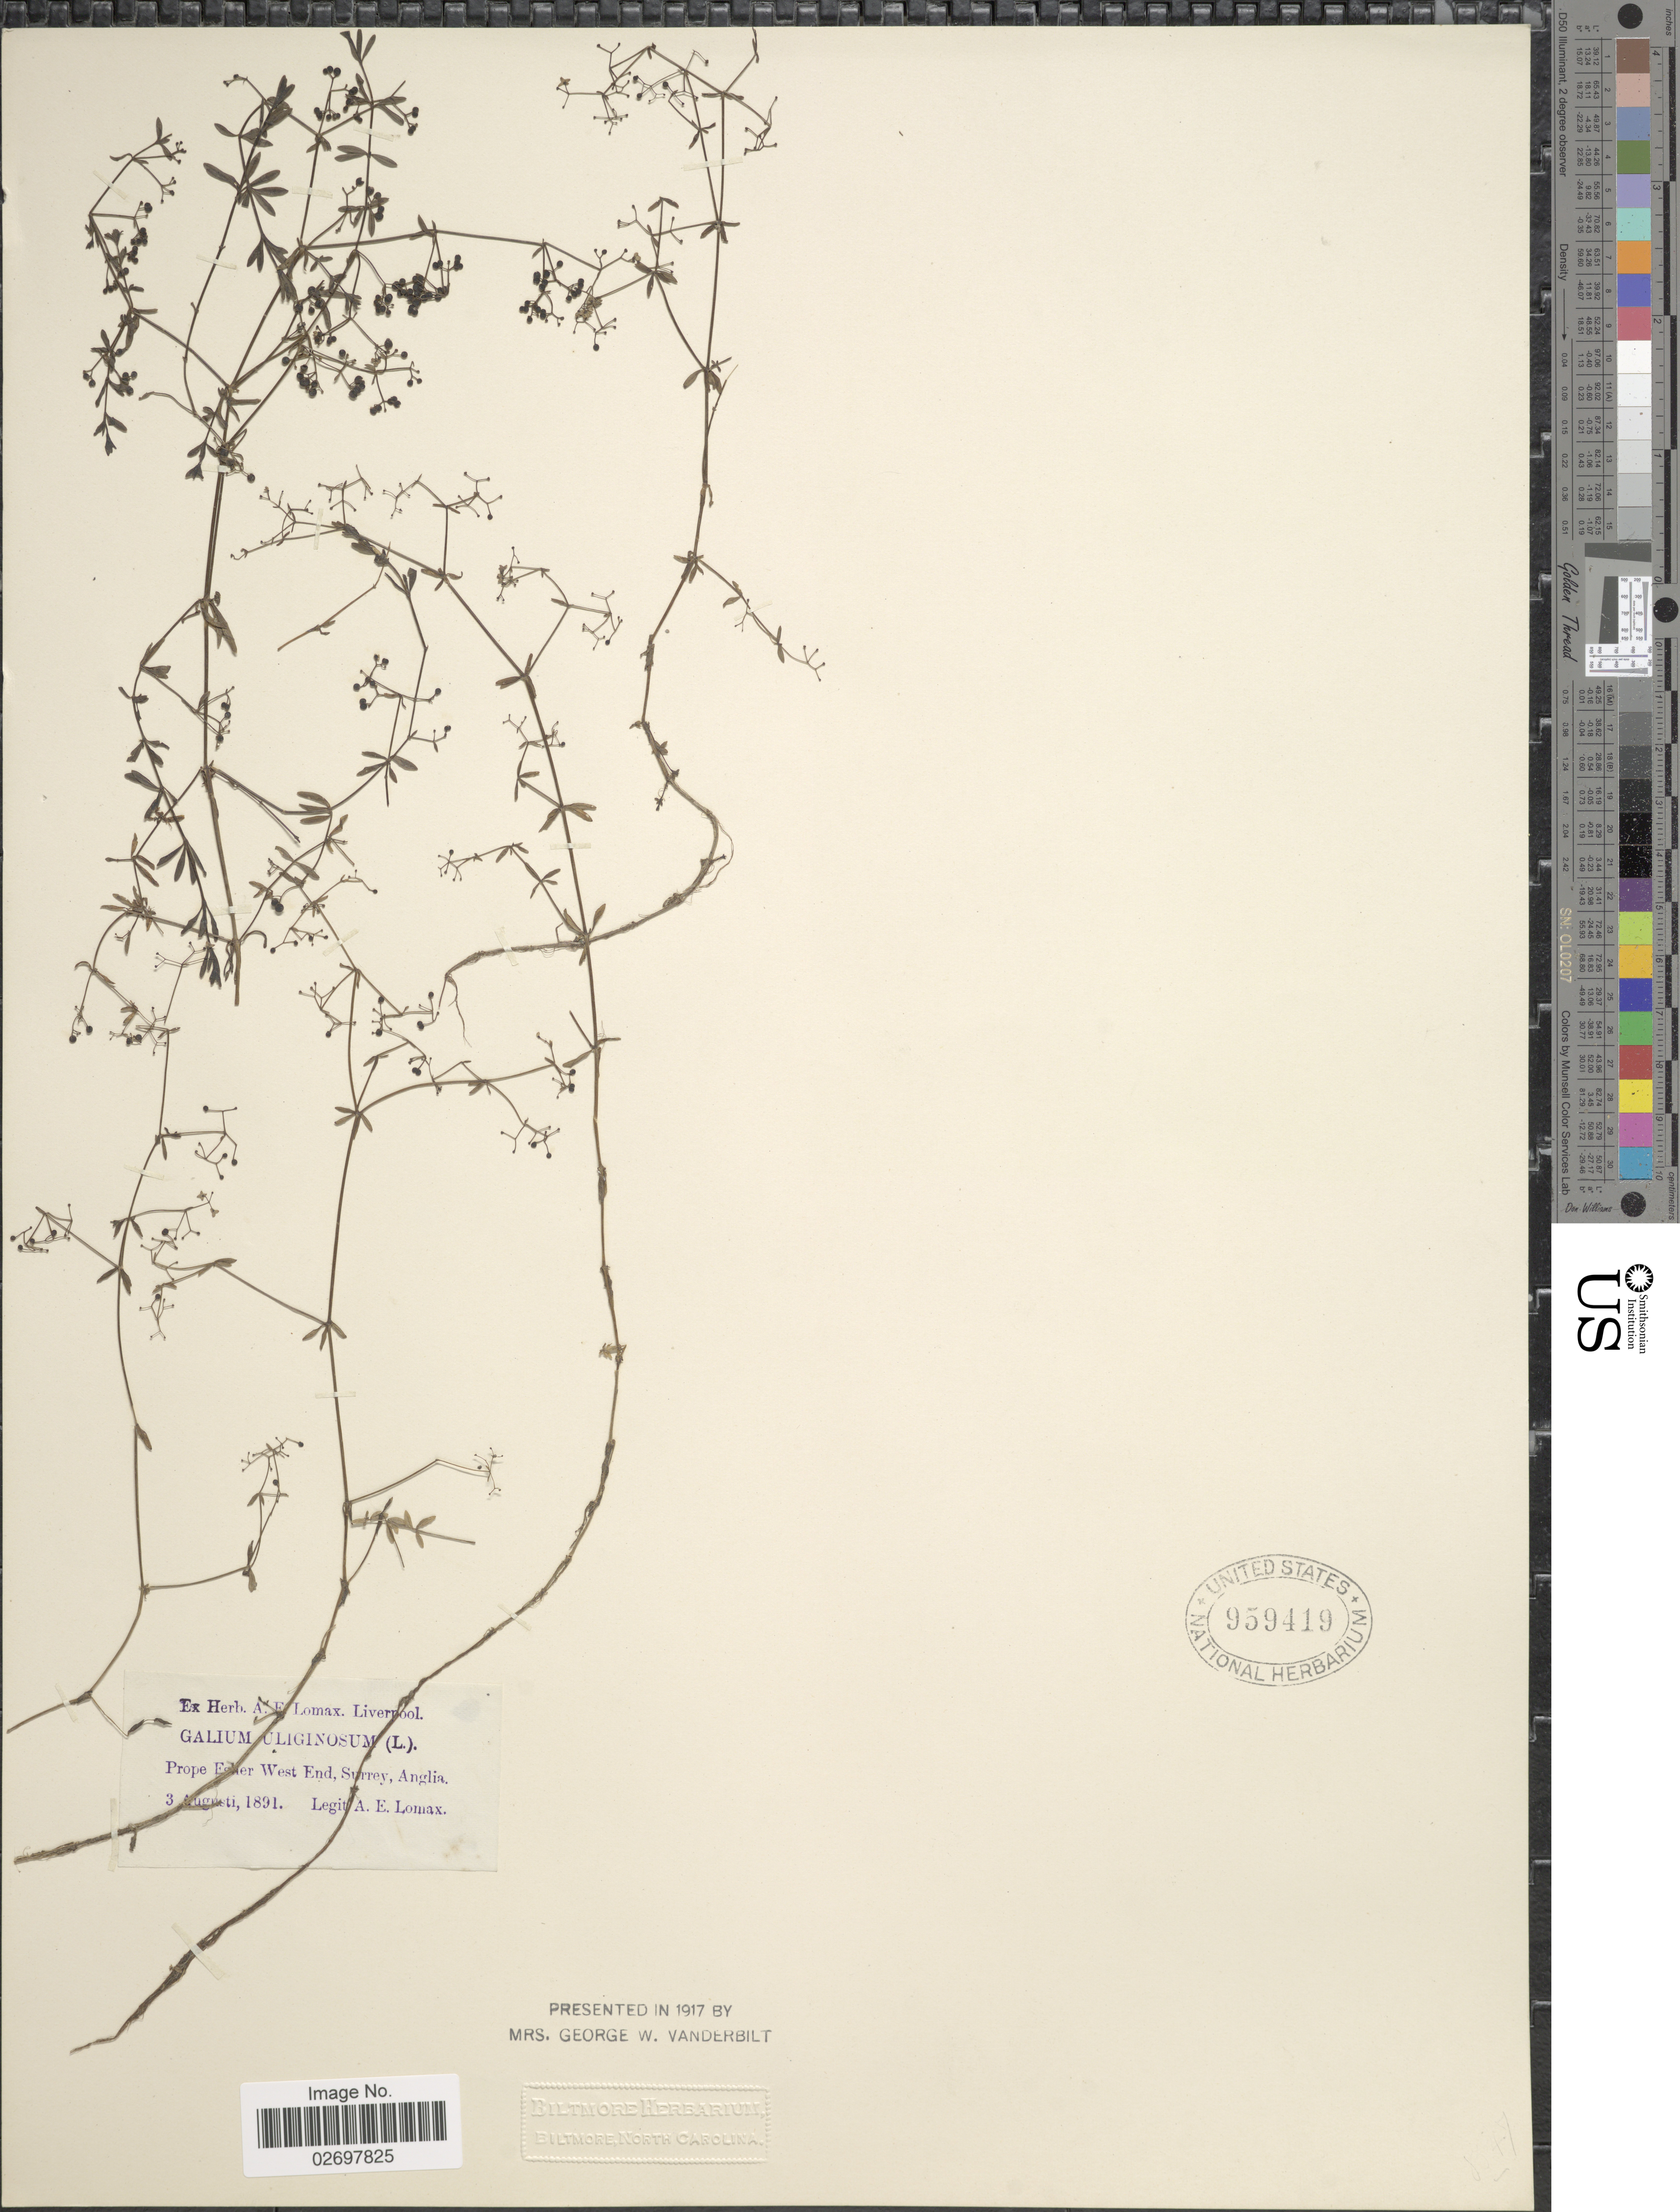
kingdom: Plantae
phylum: Tracheophyta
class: Magnoliopsida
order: Gentianales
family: Rubiaceae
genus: Galium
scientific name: Galium uliginosum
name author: L.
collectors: A. Lomax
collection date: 1891-08-03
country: United Kingdom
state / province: England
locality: Prope E [illegible text]er West End, Surrey, Anglia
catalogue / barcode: US 959419